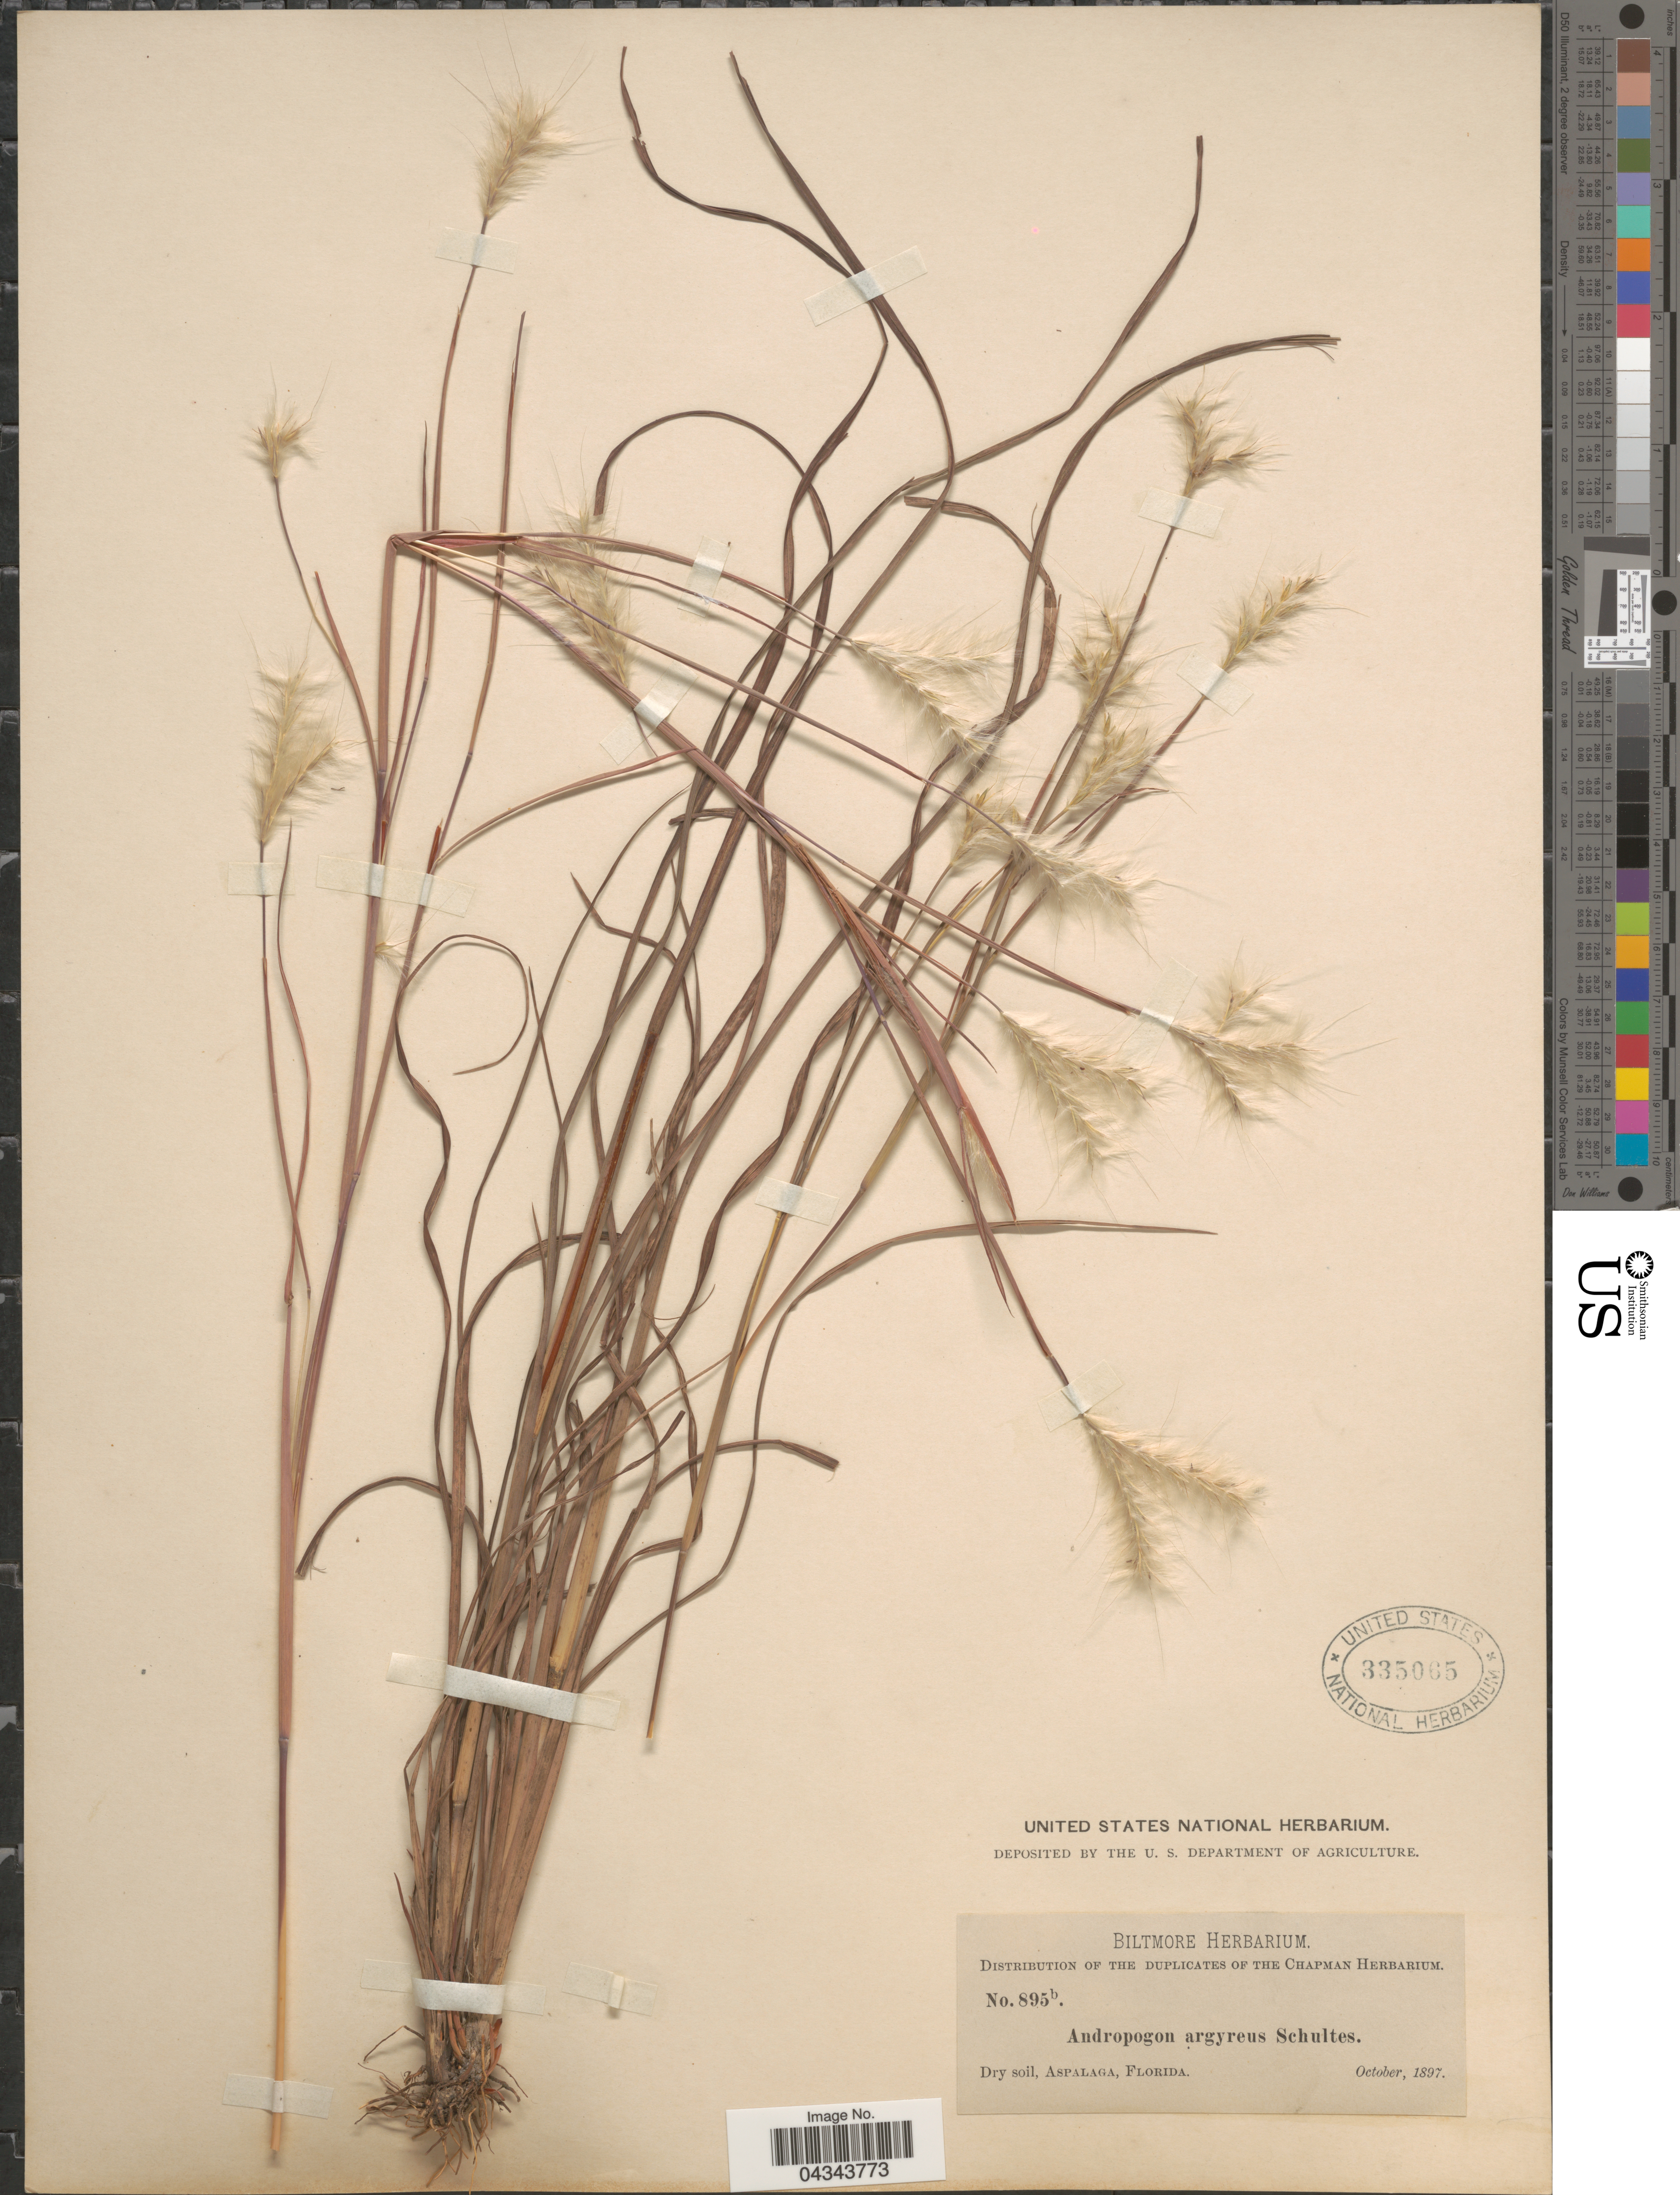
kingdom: Plantae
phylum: Tracheophyta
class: Liliopsida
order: Poales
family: Poaceae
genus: Andropogon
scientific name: Andropogon ternarius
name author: Michx.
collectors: ex herb. Biltmore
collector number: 895b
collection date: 1897-10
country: United States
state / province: Florida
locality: Aspalaga.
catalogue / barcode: US 335065